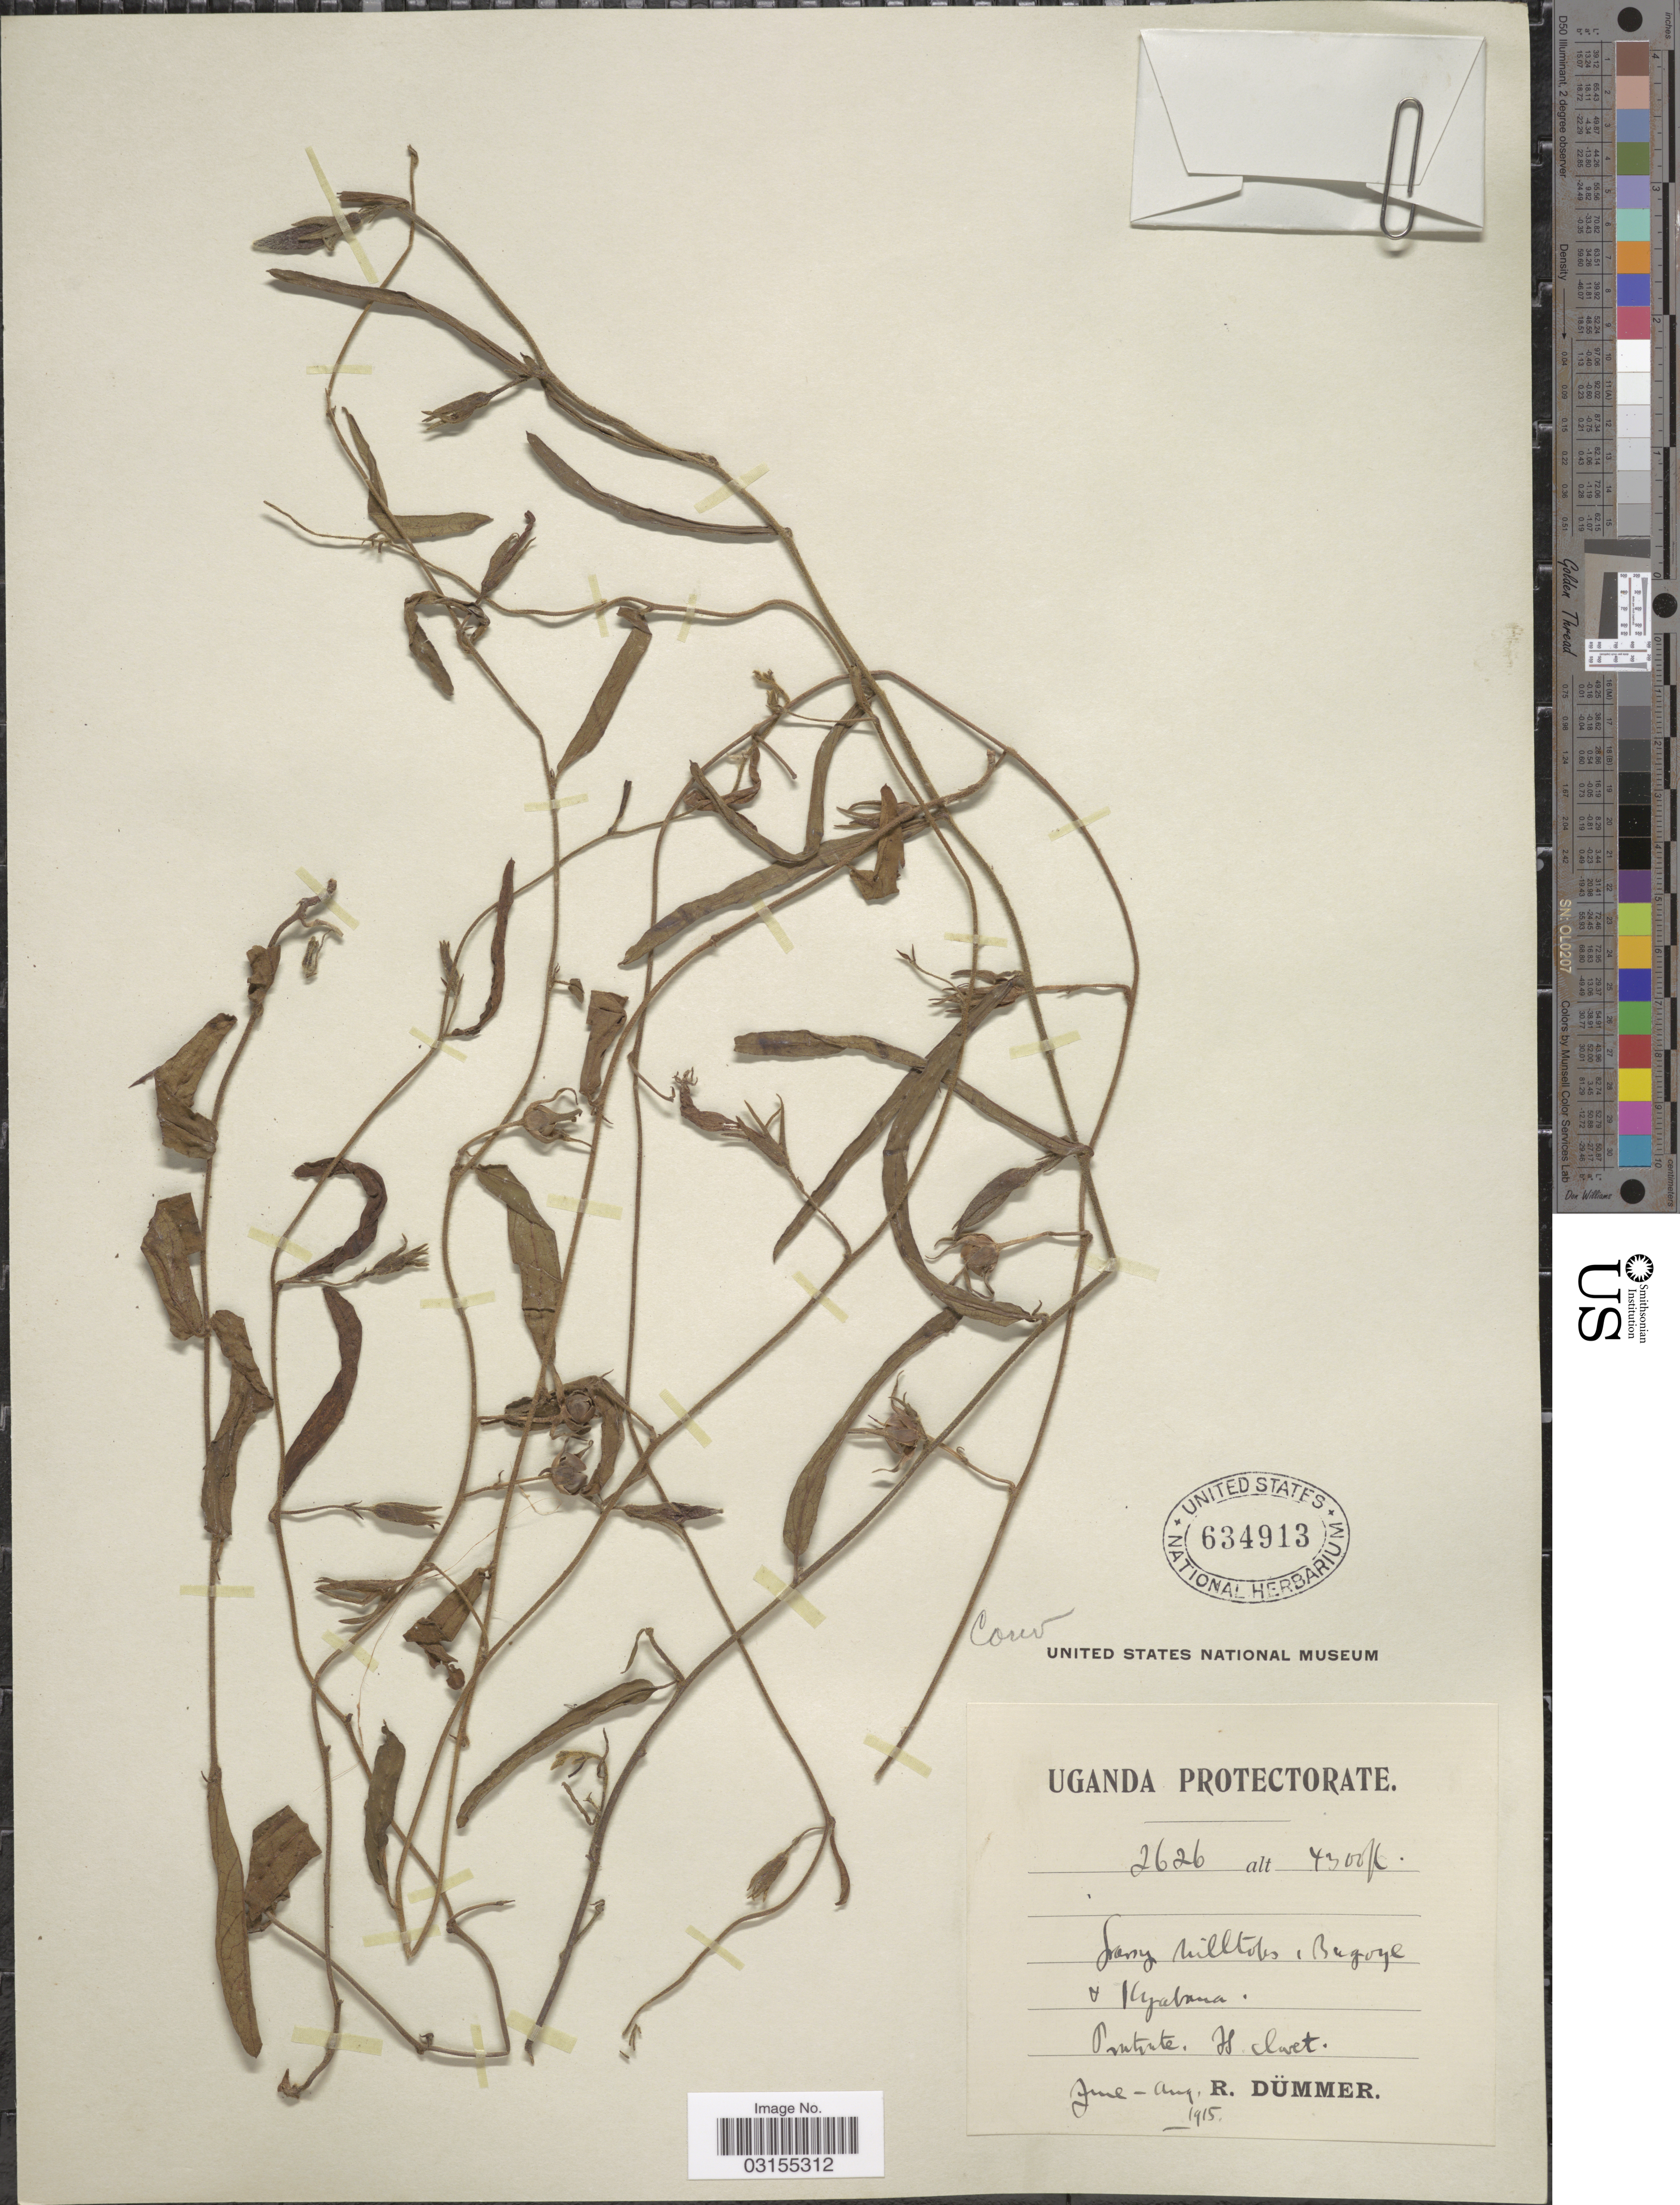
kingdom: Plantae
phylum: Tracheophyta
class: Magnoliopsida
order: Solanales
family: Convolvulaceae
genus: Ipomoea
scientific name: Ipomoea sp.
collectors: R. A. Dümmer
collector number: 2626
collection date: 1915-06/1915-08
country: Uganda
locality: Uganda Protectorate. Stony hilltops, Bagoye & Kyabama.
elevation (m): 1311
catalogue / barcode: US 634913